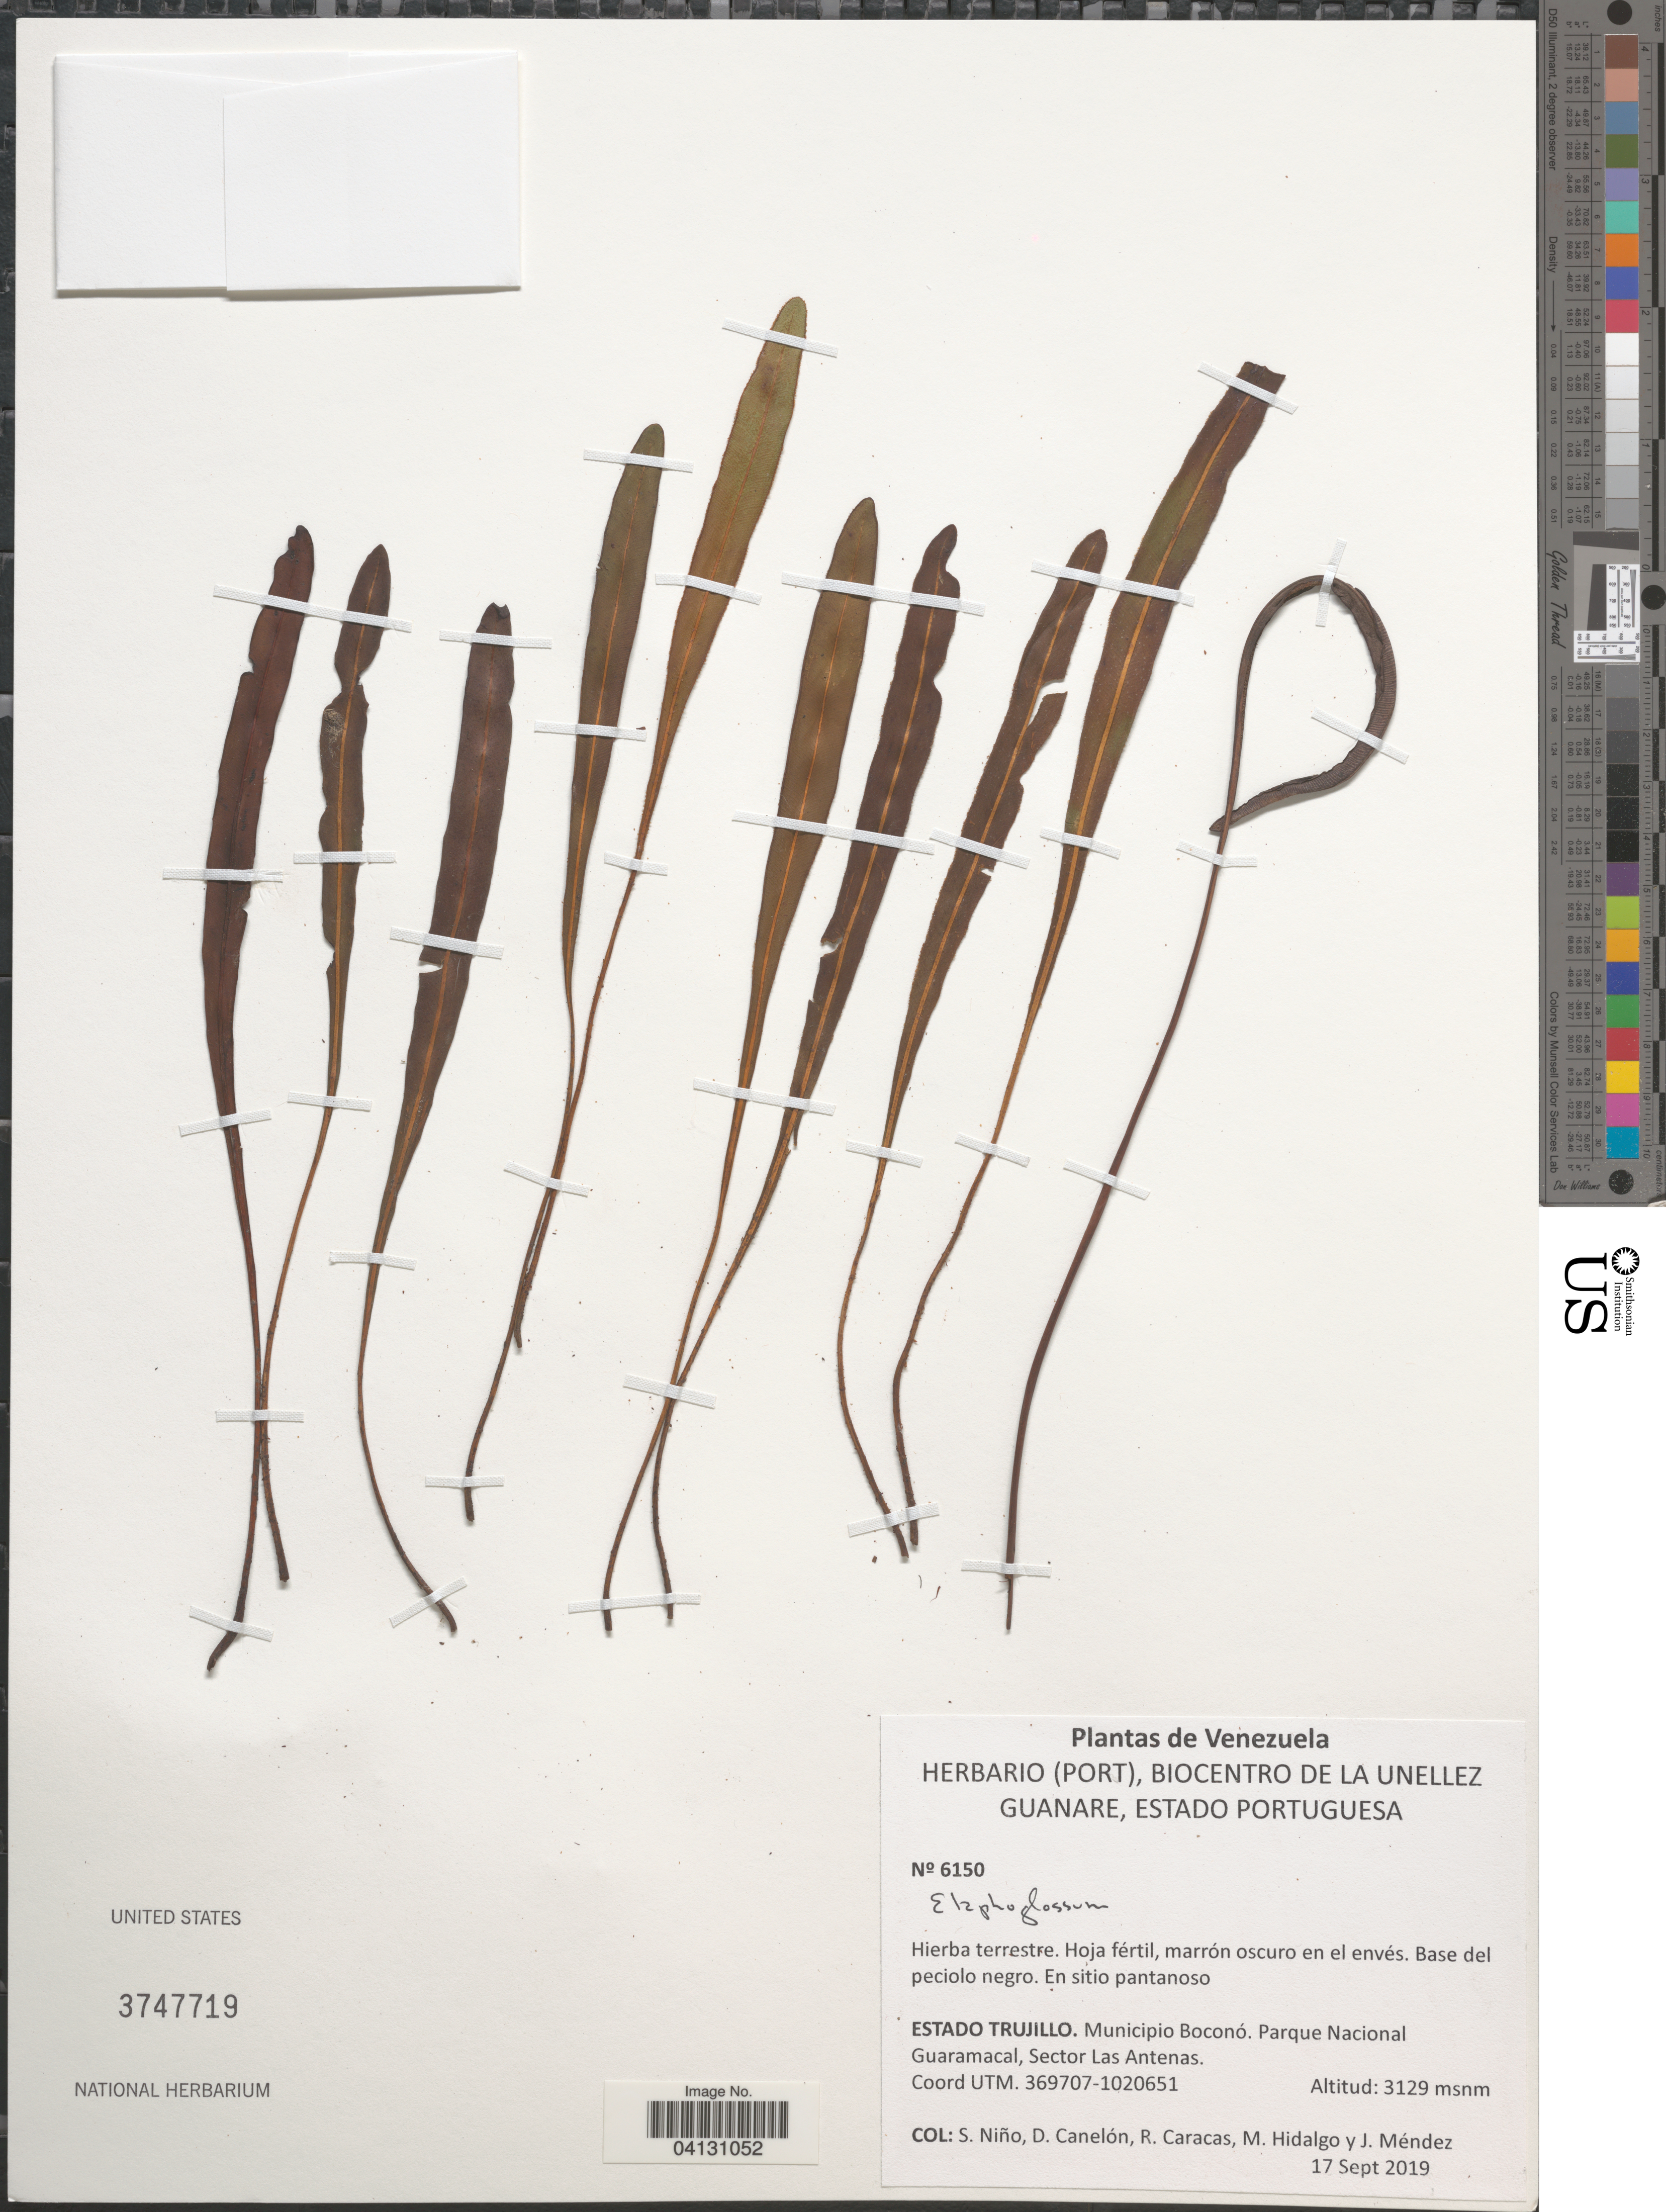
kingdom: Plantae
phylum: Tracheophyta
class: Polypodiopsida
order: Polypodiales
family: Dryopteridaceae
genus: Elaphoglossum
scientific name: Elaphoglossum huacsaro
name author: (Ruiz) Christ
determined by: Vasco, A.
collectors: S. M. Niño, D. Canelón, R. Caracas, M. Hidalgo & J. Mendez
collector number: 6150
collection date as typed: Transcribed d/m/y: 17/9/2019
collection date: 2019-09-17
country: Venezuela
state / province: Trujillo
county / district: Boconó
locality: Parque Nacional Guaramacal, Sector Las Antenas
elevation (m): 3129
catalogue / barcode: US 3747719